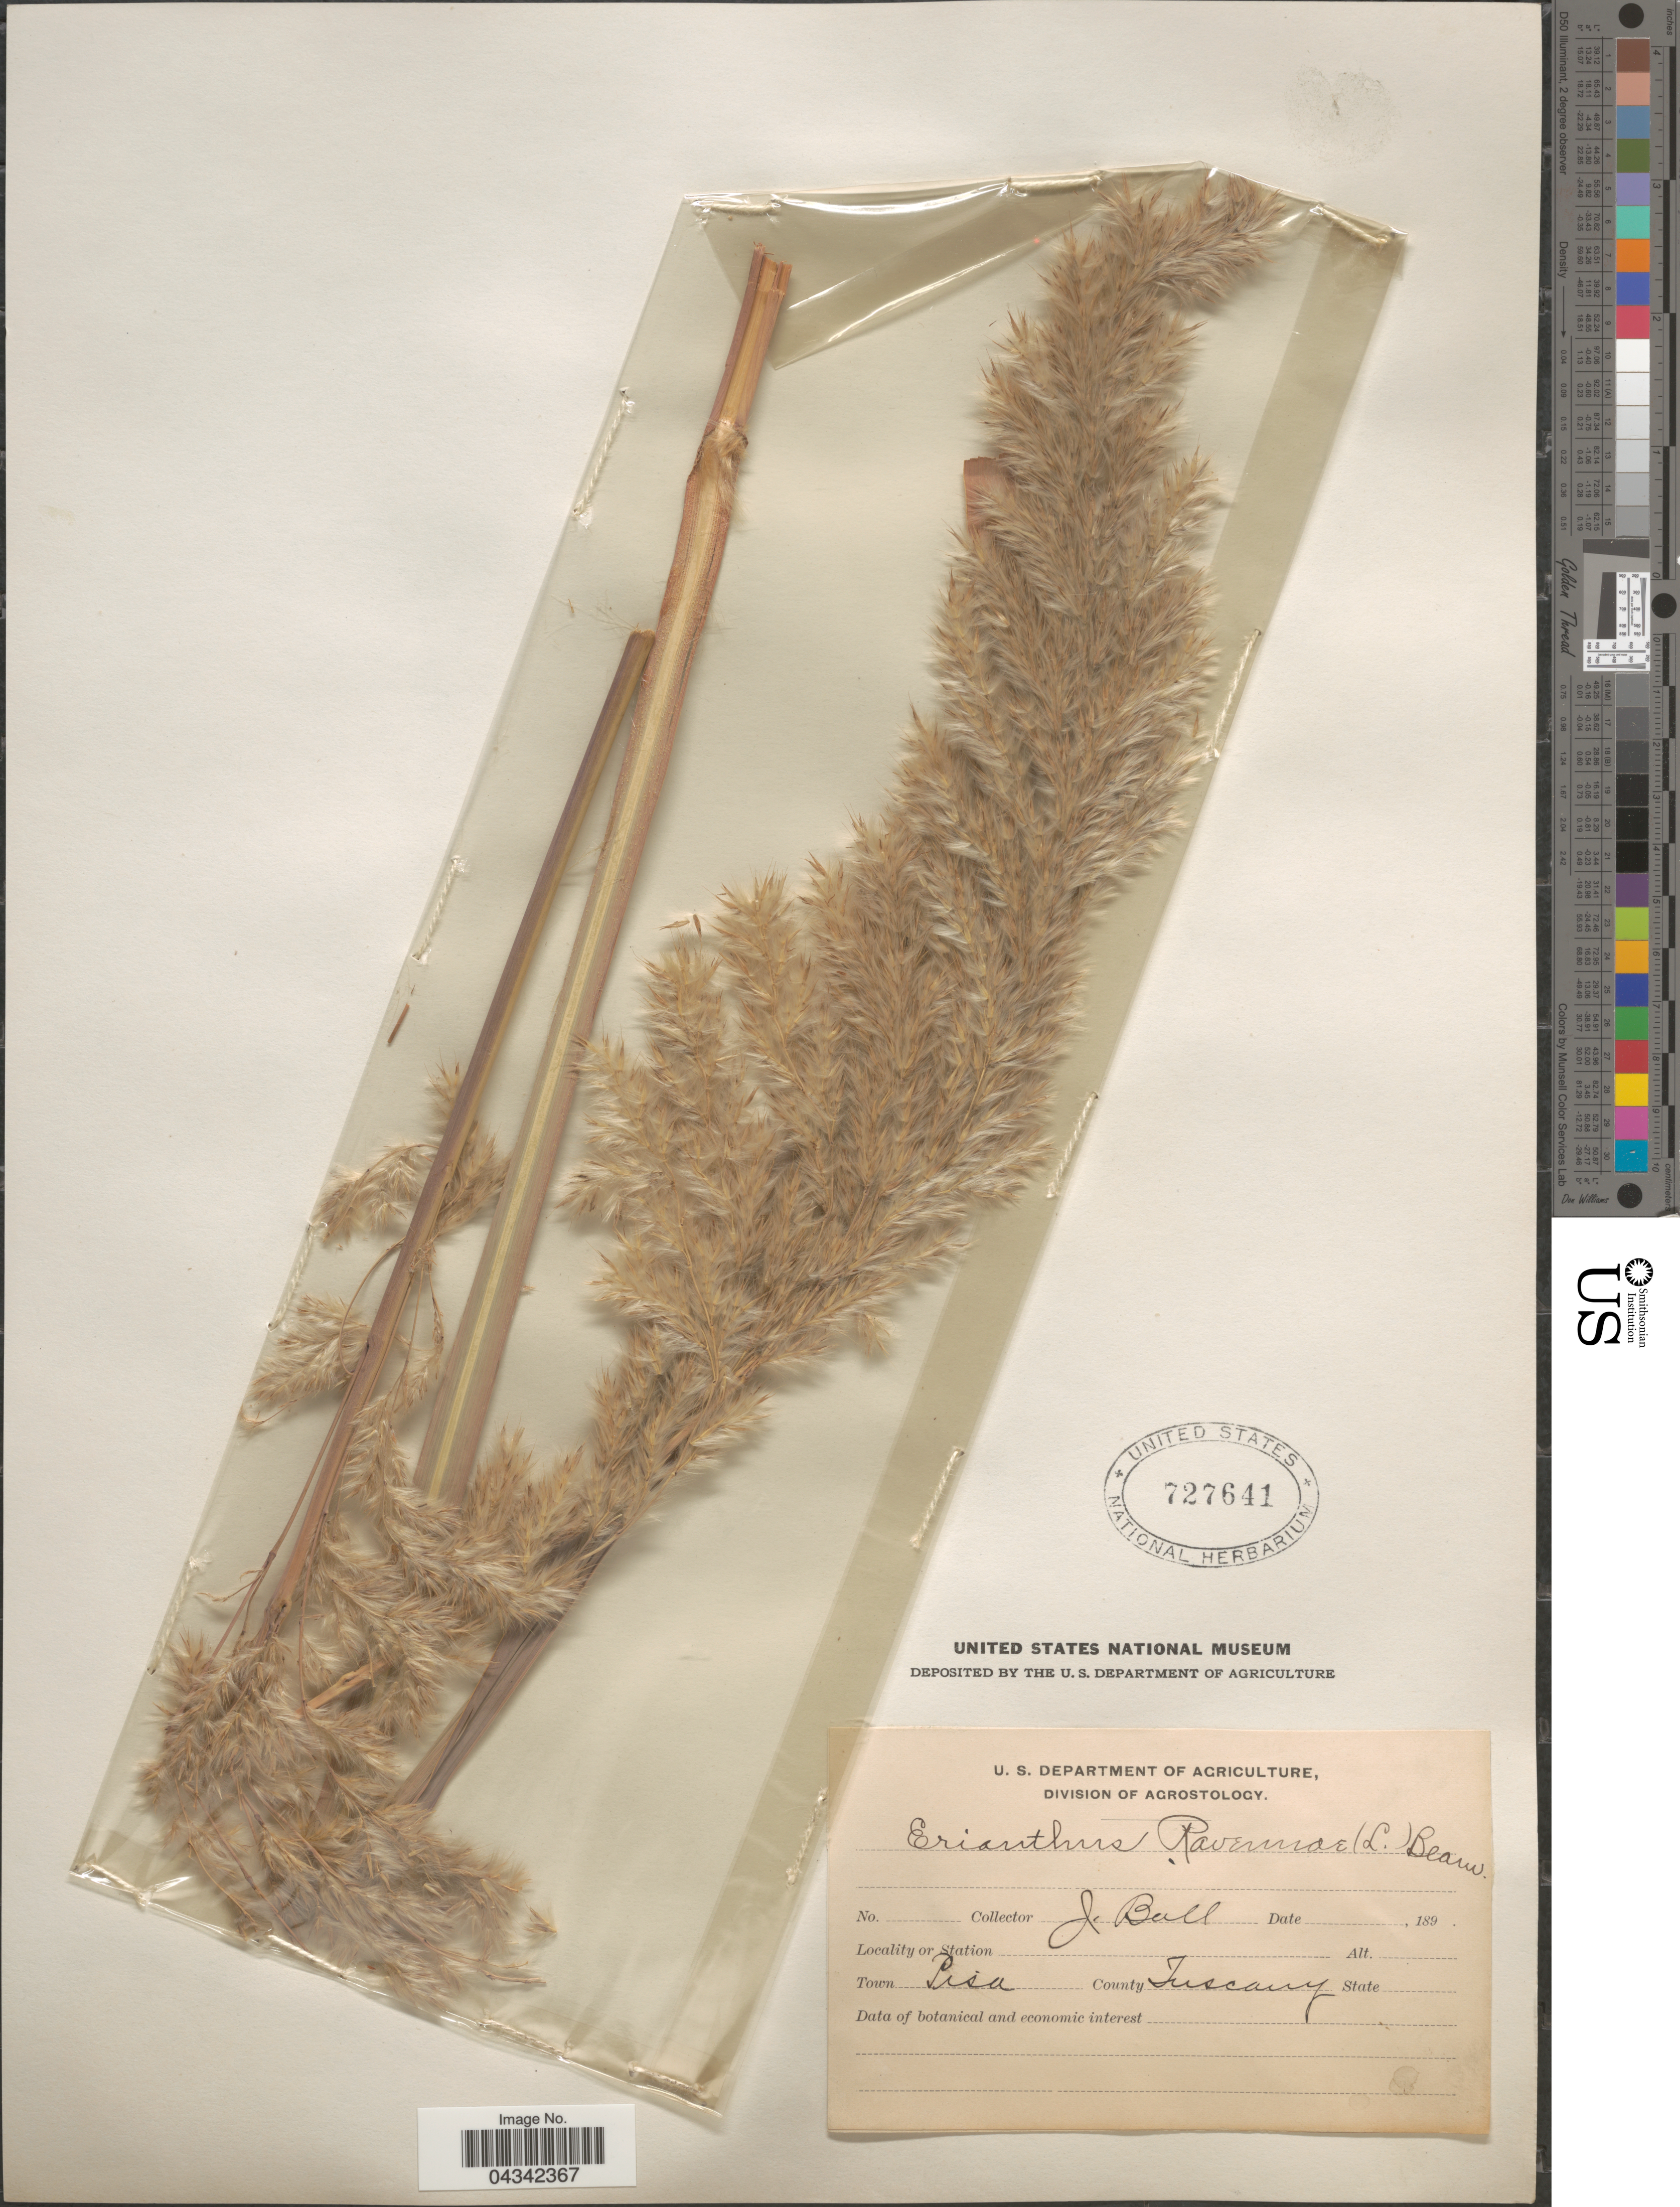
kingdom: Plantae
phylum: Tracheophyta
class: Liliopsida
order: Poales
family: Poaceae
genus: Tripidium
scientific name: Tripidium ravennae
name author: (L.) H. Scholz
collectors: J. Ball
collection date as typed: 189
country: Italy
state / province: Tuscany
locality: Town Pisa. County Tuscany.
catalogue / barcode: US 727641